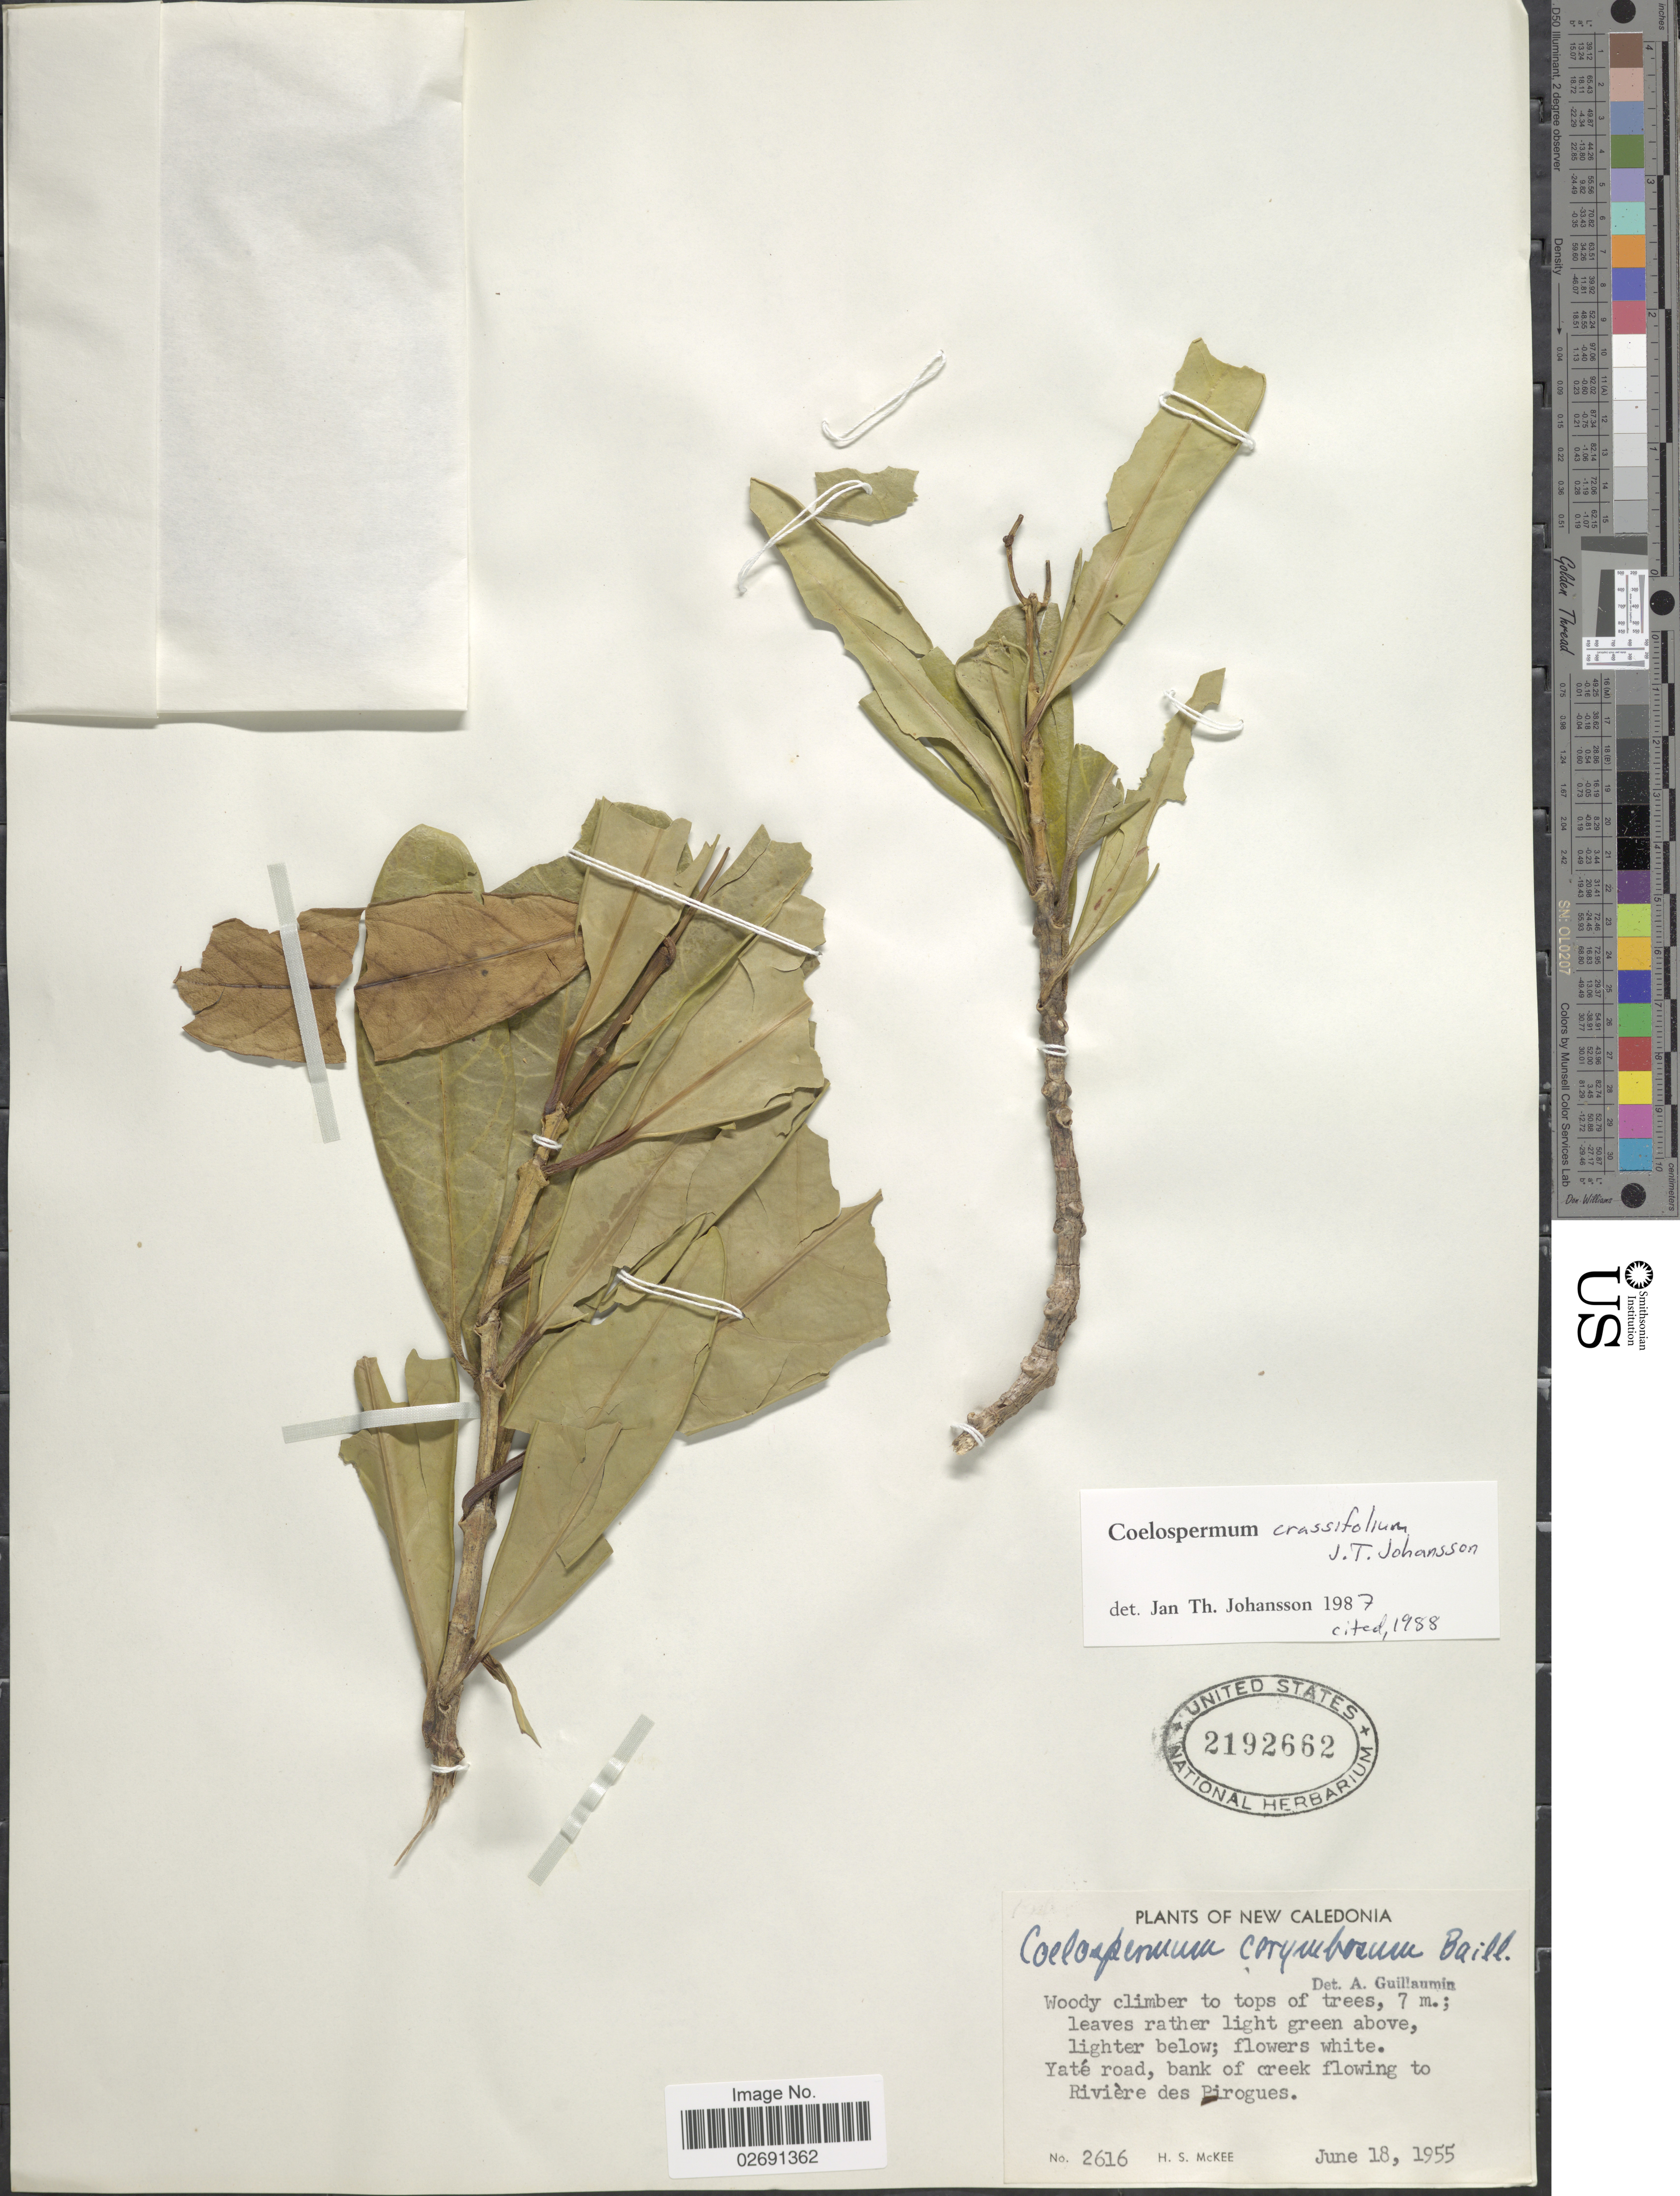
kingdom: Plantae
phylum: Tracheophyta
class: Magnoliopsida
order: Gentianales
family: Rubiaceae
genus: Coelospermum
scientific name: Coelospermum crassifolium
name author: J.T. Johanss.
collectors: H. S. McKee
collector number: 2616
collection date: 1955-06-18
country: New Caledonia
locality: Yate road, bank of creek flowing to Riviere des Pirogues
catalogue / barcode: US 2192662